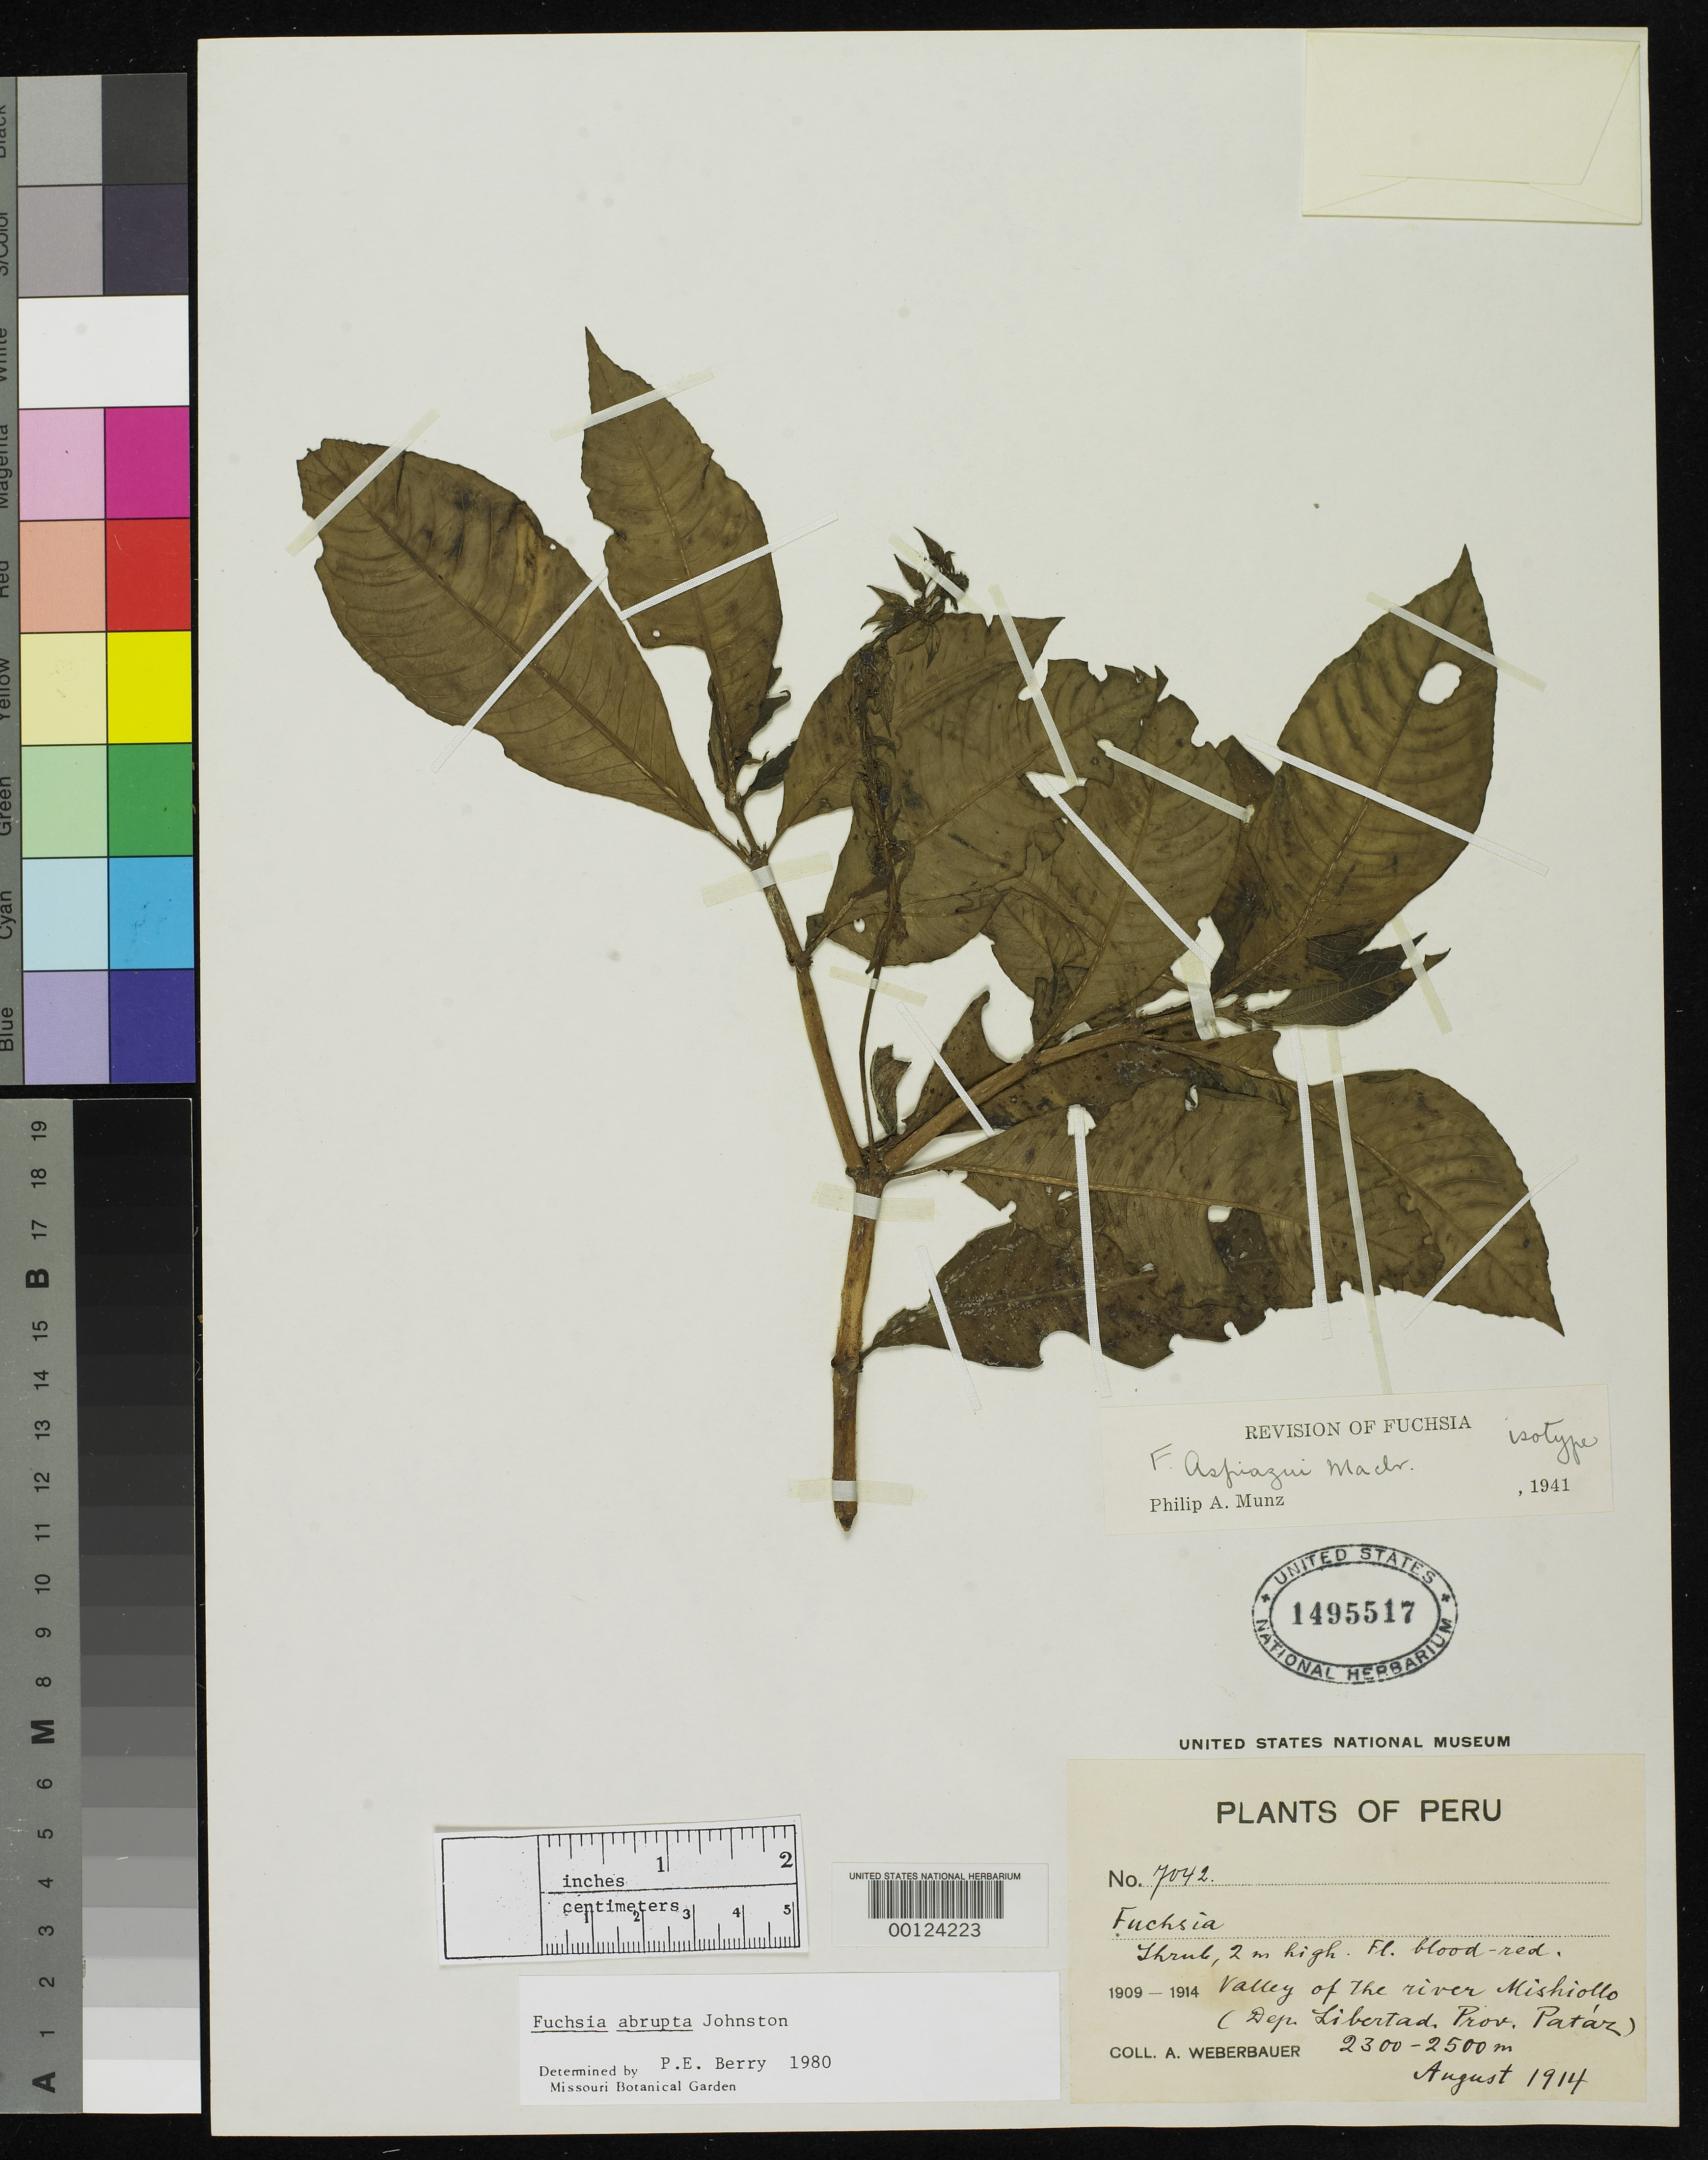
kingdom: Plantae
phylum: Tracheophyta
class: Magnoliopsida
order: Myrtales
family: Onagraceae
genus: Fuchsia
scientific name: Fuchsia aspiazui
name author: J.F. Macbr.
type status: Isotype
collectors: A. Weberbauer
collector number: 7042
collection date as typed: Aug 1914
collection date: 1914-08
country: Peru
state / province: La Libertad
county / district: Pataz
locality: Valley of Mishiollo River.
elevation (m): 2300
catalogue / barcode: US 1495517